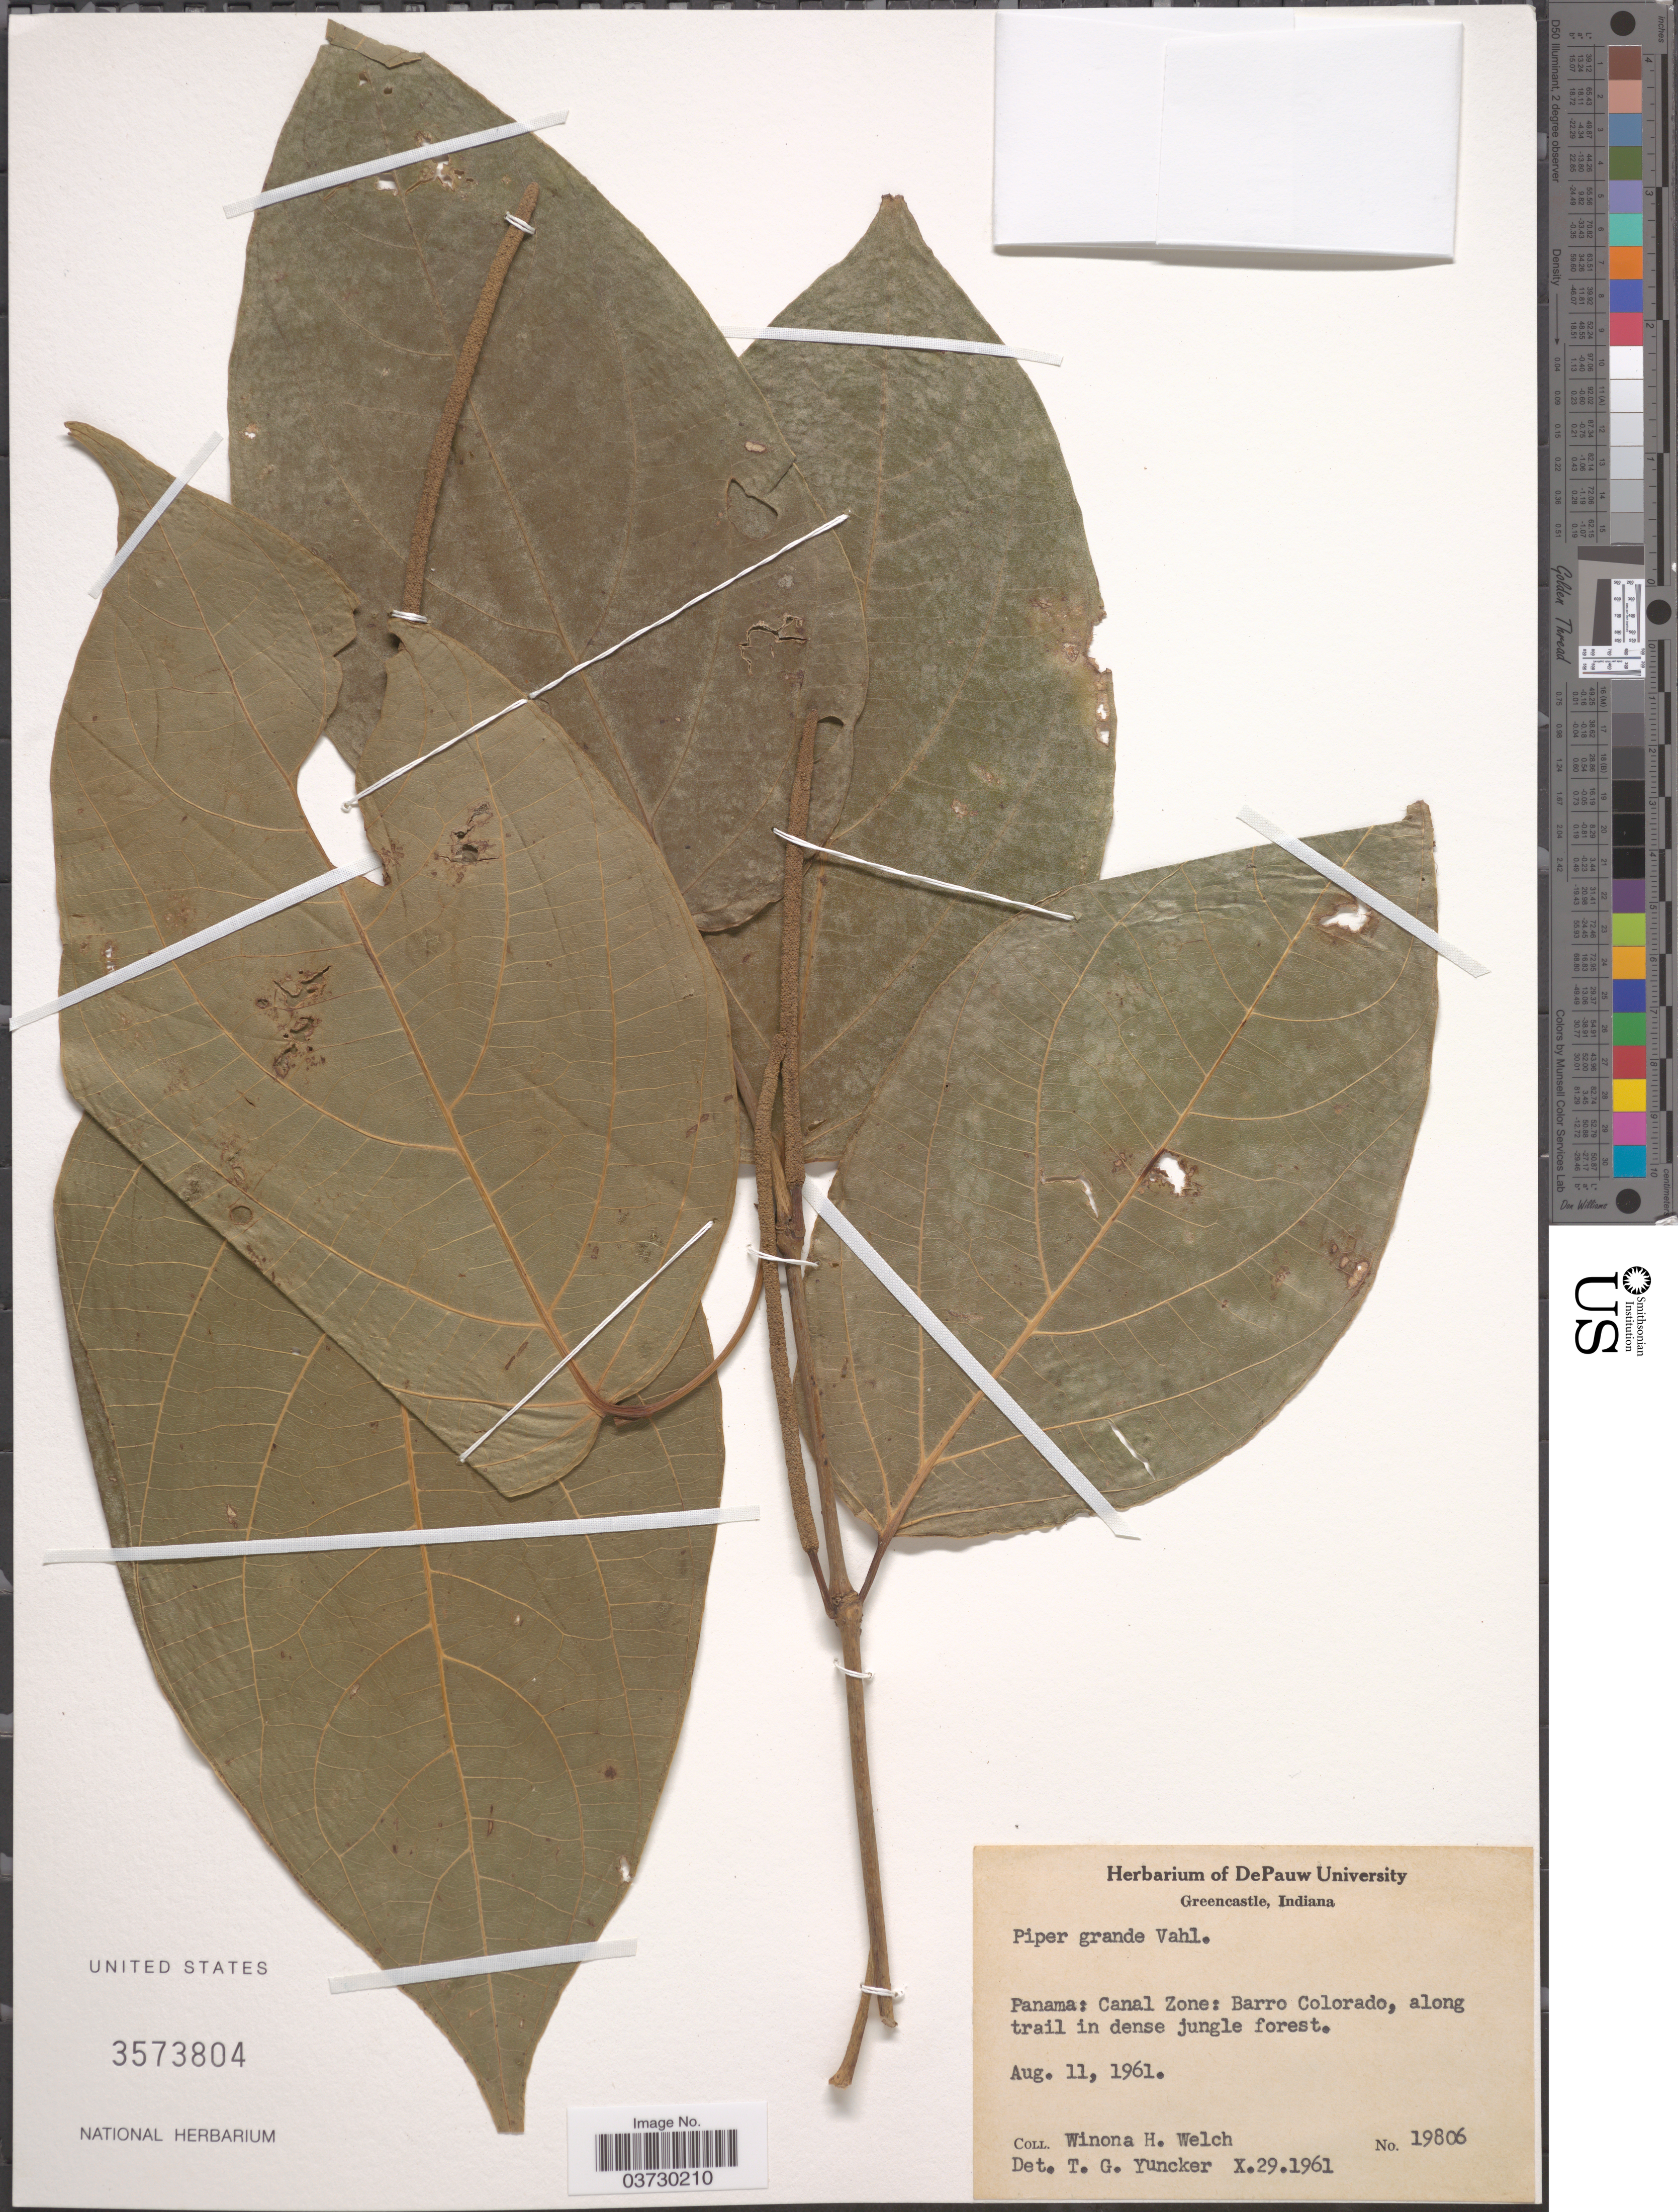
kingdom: Plantae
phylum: Tracheophyta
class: Magnoliopsida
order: Piperales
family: Piperaceae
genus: Piper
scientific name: Piper grande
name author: Vahl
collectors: W. H. Welch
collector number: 19806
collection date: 1961-08-11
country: Panama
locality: Canal Zone: Barro Colorado, along trail in dense jungle forest.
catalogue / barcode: US 3573804